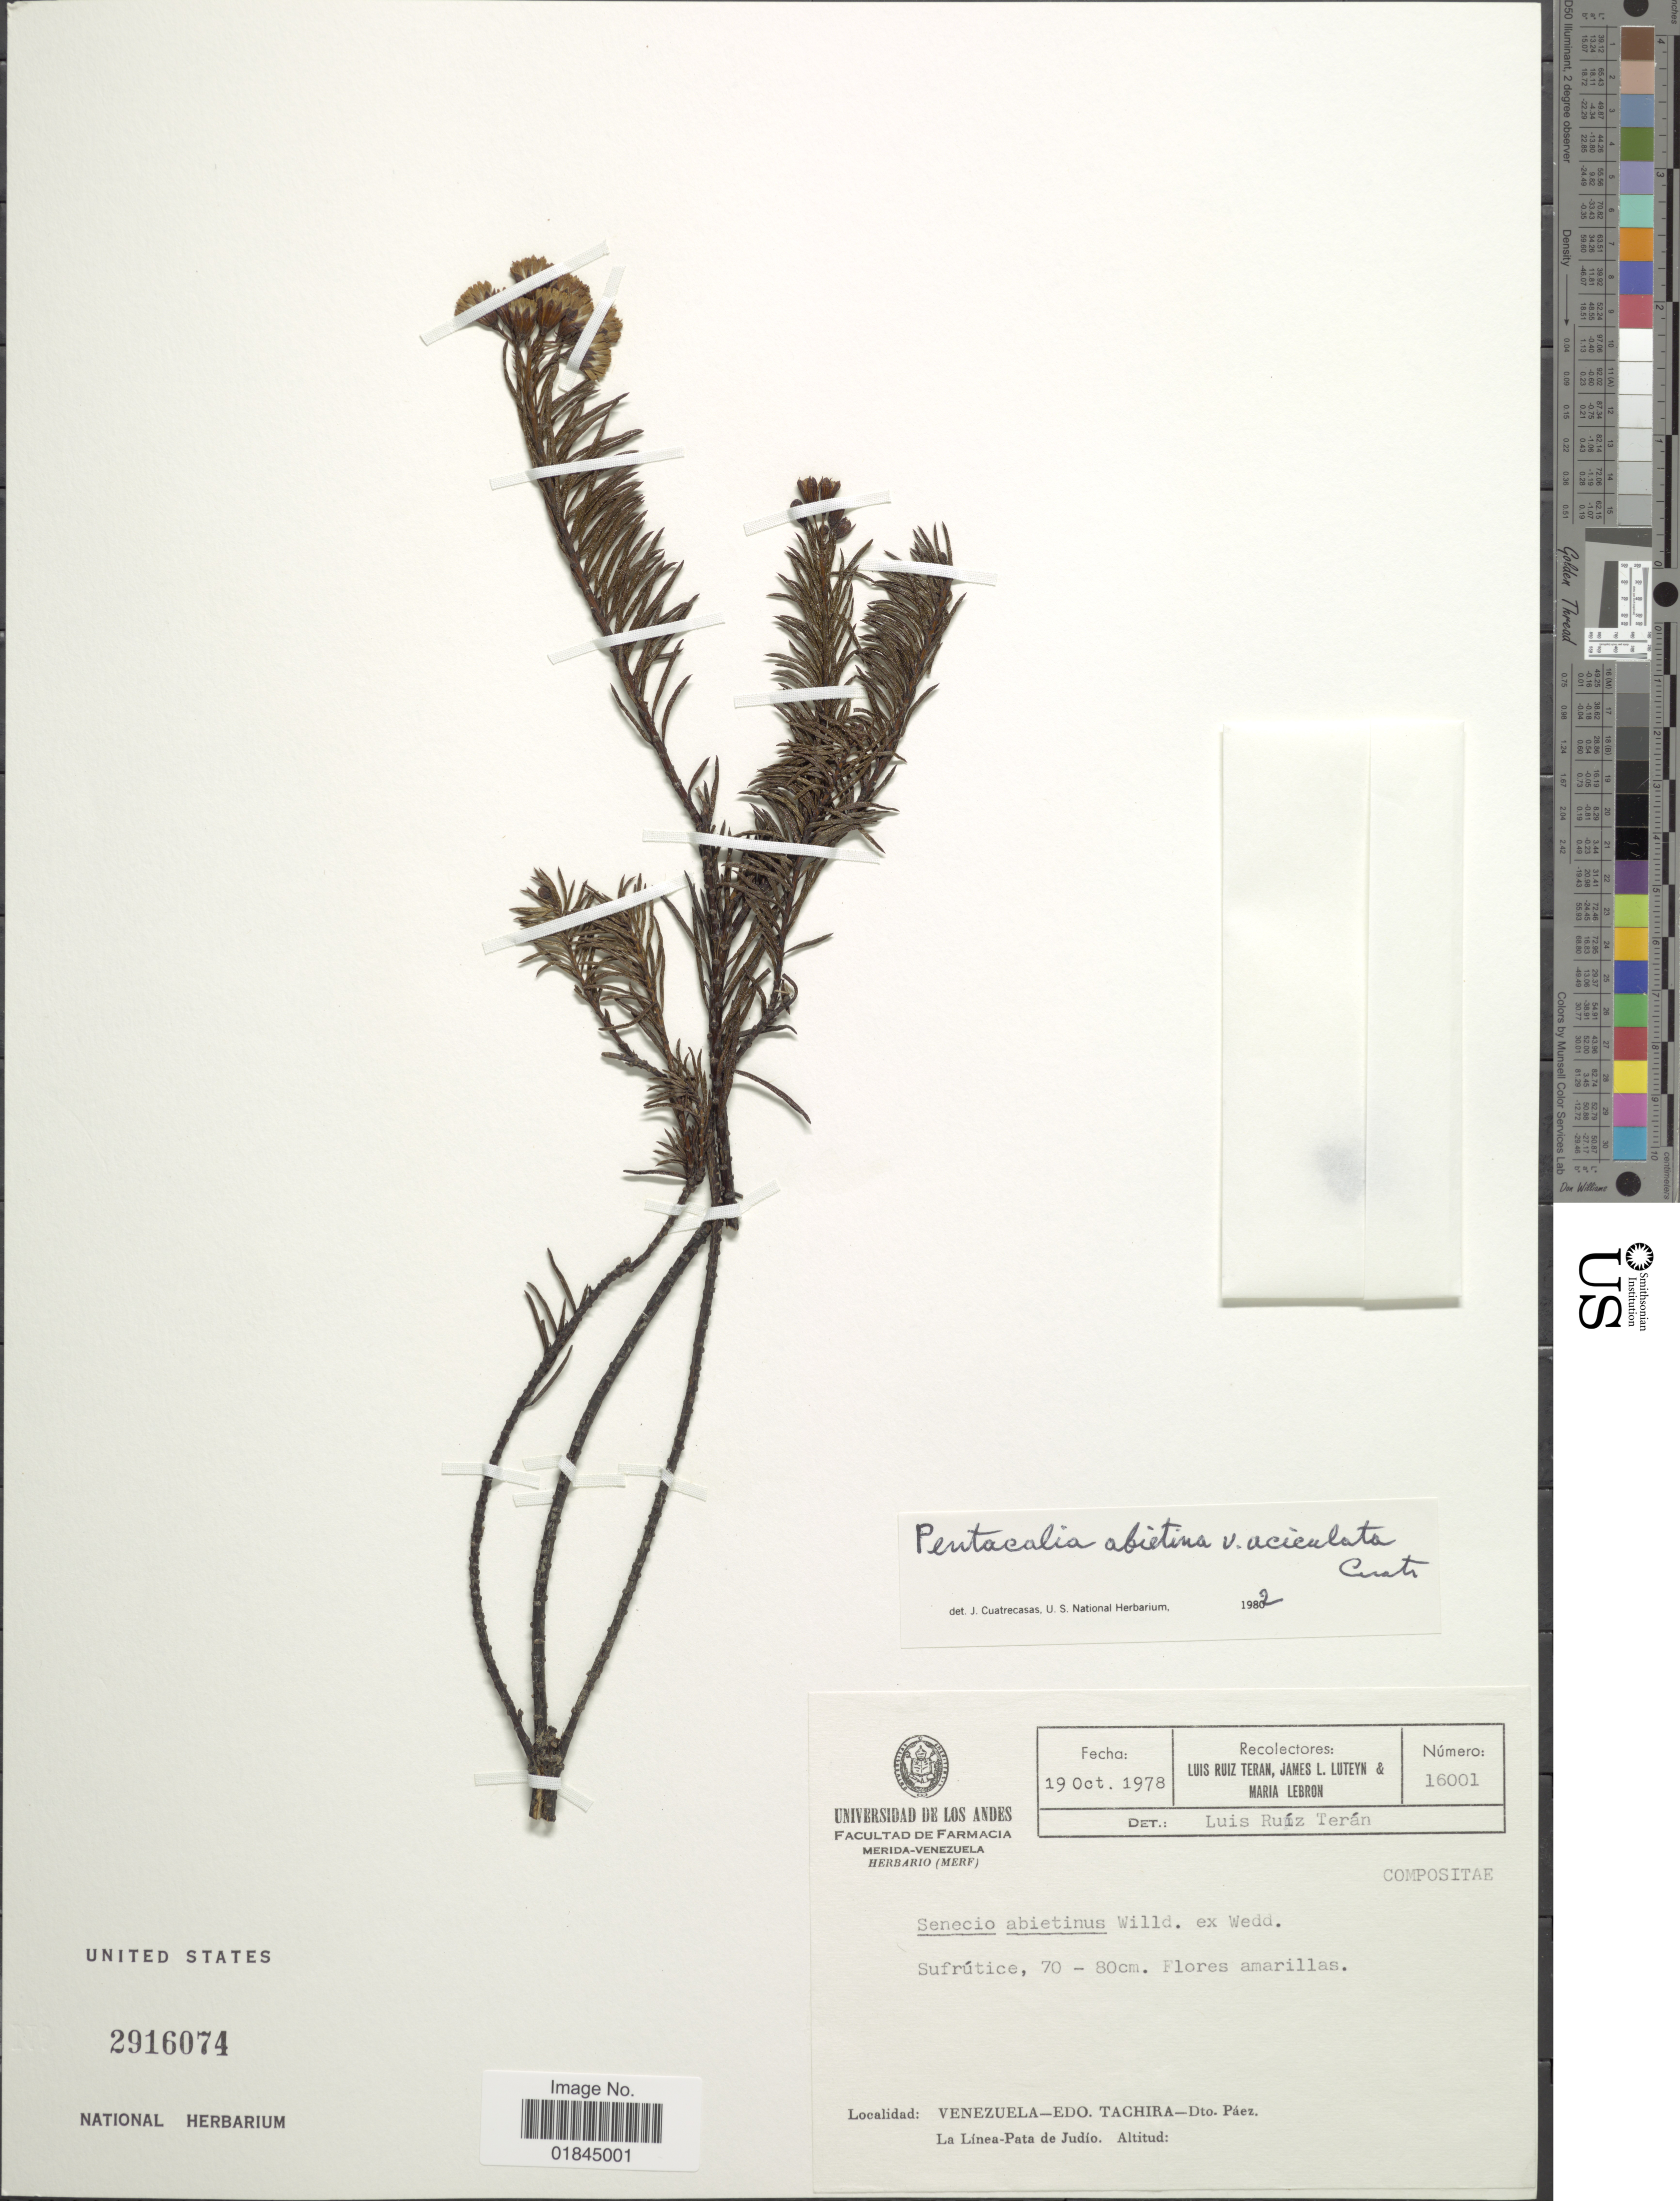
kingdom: Plantae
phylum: Tracheophyta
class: Magnoliopsida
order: Asterales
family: Asteraceae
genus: Pentacalia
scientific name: Pentacalia abietina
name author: (Willd. ex Wedd.) Cuatrec.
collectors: L. Teran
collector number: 16001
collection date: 1978-10-19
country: Venezuela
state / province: Tachira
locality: Dto. Paez. La Linea-Pata de Judio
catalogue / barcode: US 2916074